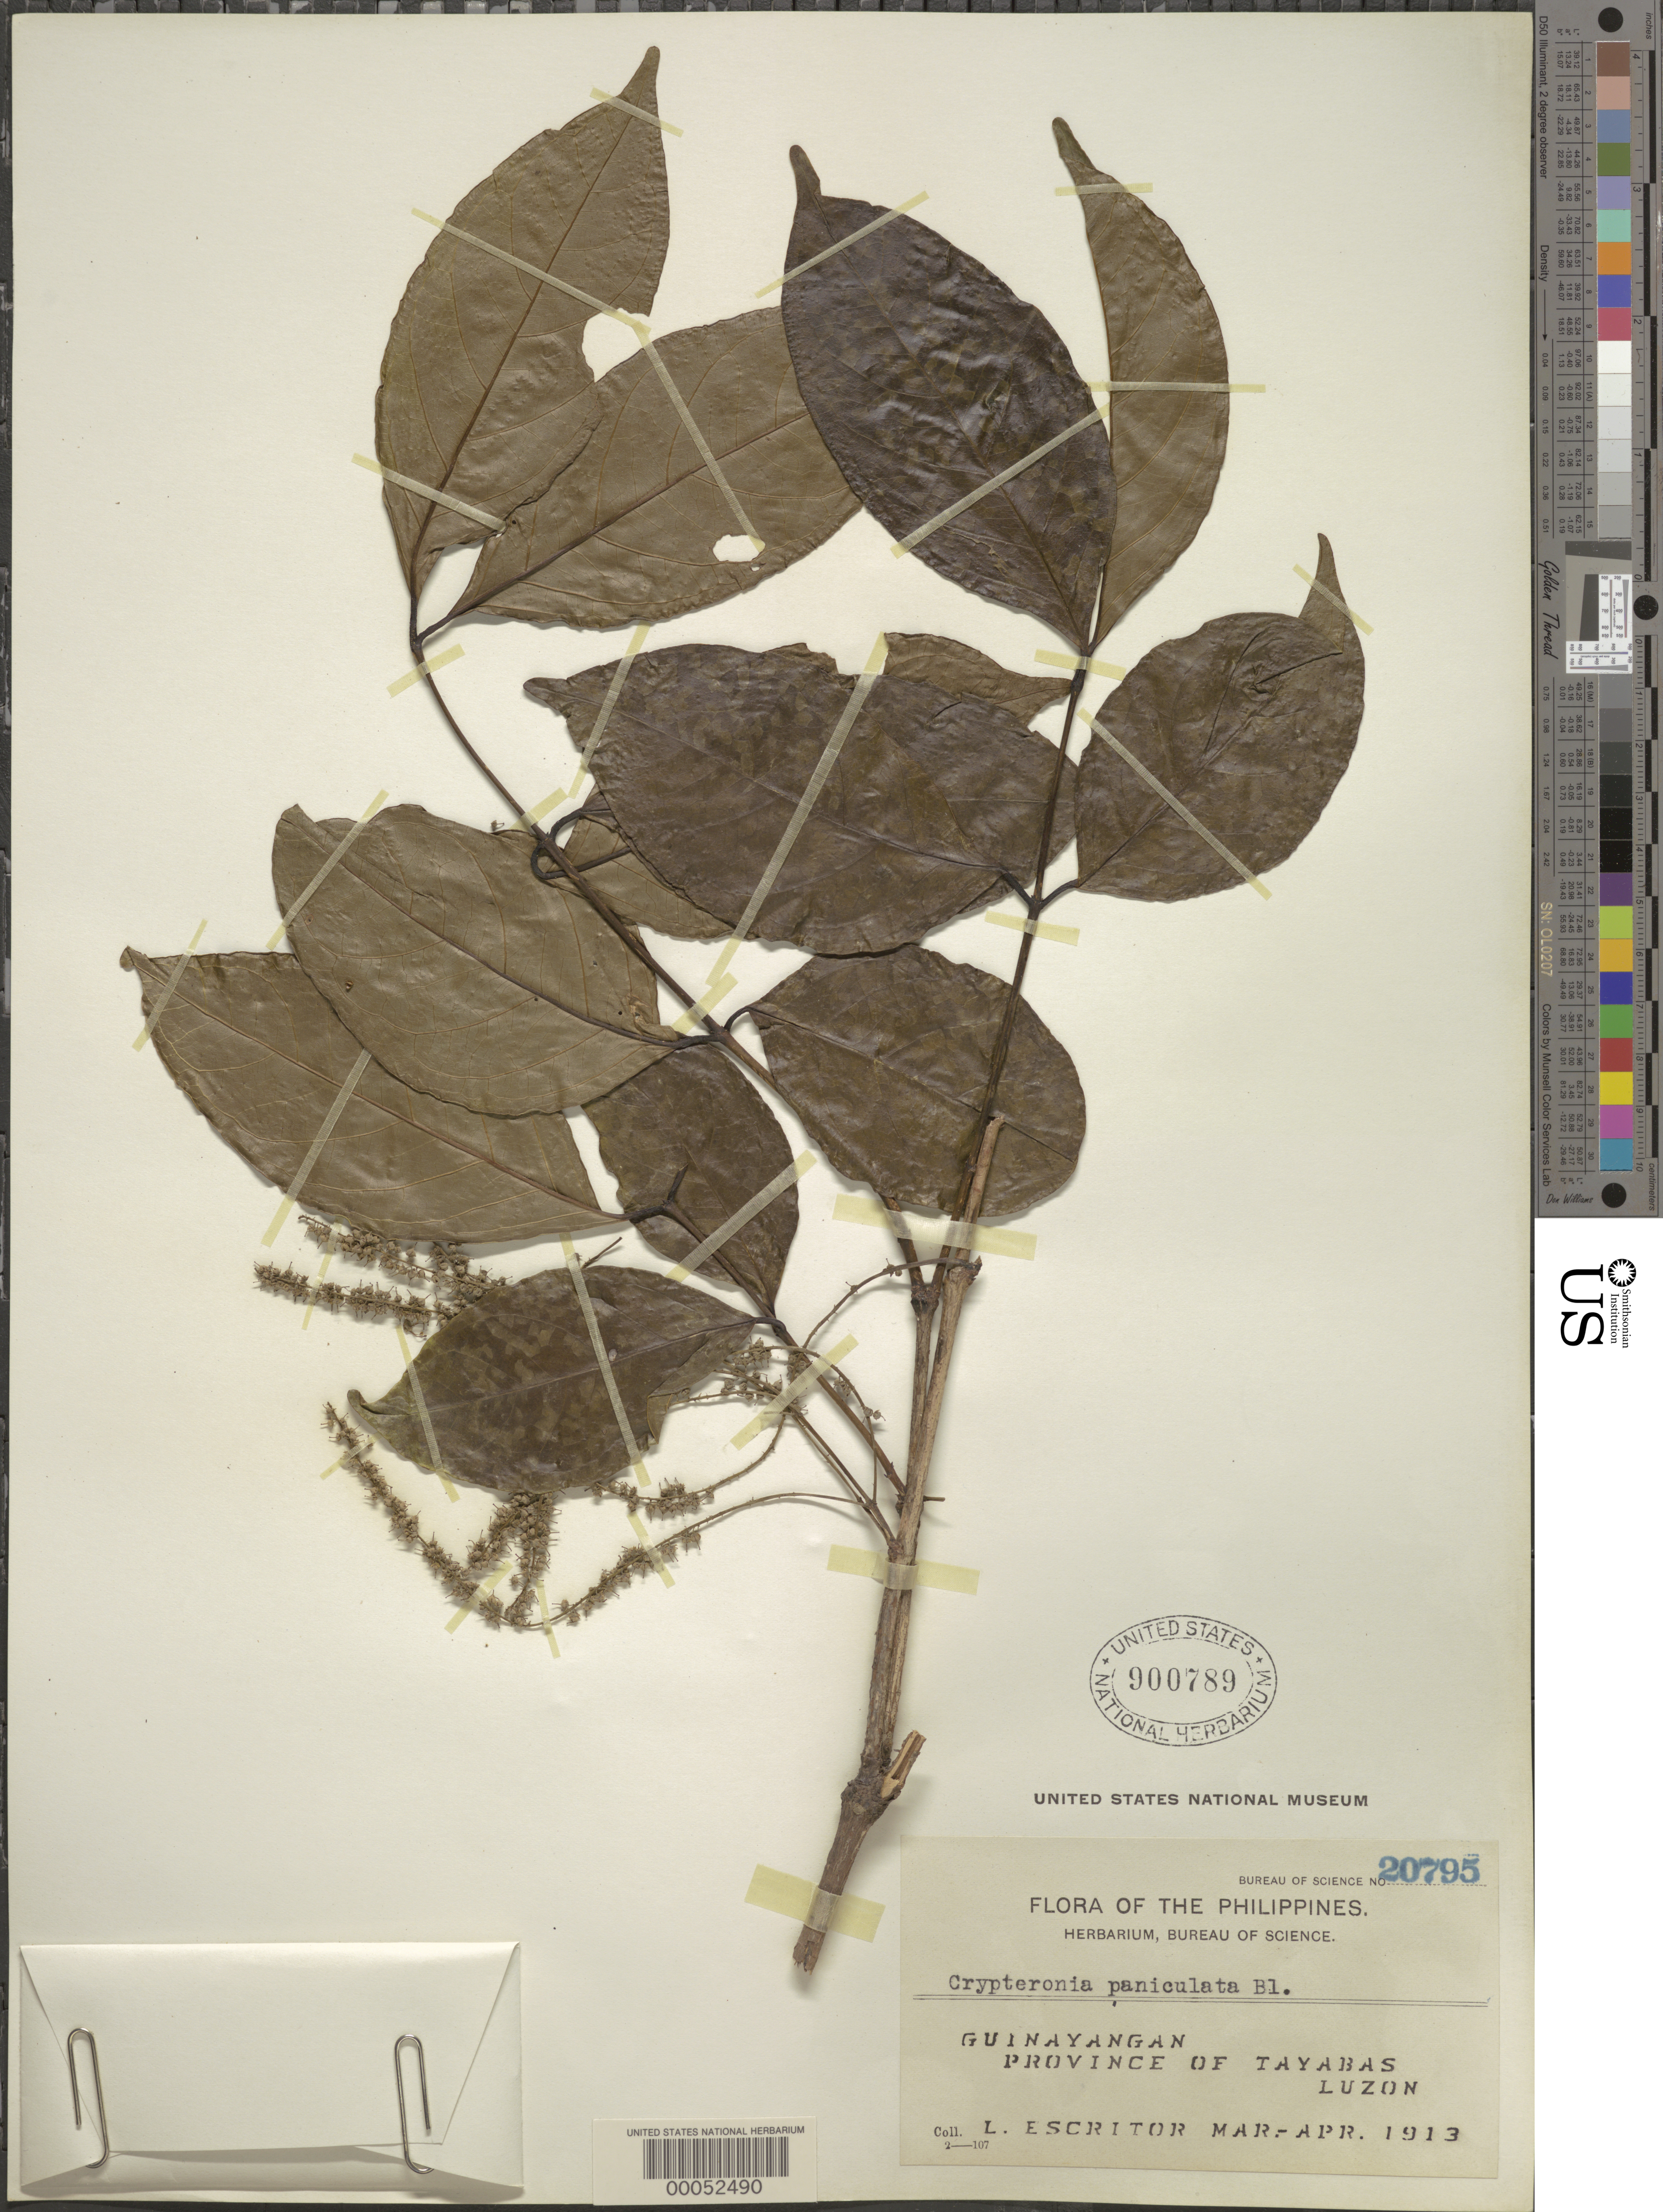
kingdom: Plantae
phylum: Tracheophyta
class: Magnoliopsida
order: Myrtales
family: Crypteroniaceae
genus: Crypteronia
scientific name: Crypteronia paniculata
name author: Blume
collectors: L. Escritor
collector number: Bureau of Science 20795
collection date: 1913-03/1913-04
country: Philippines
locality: Guinayangan Province of Tayabas, Luzon.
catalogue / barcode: US 900789